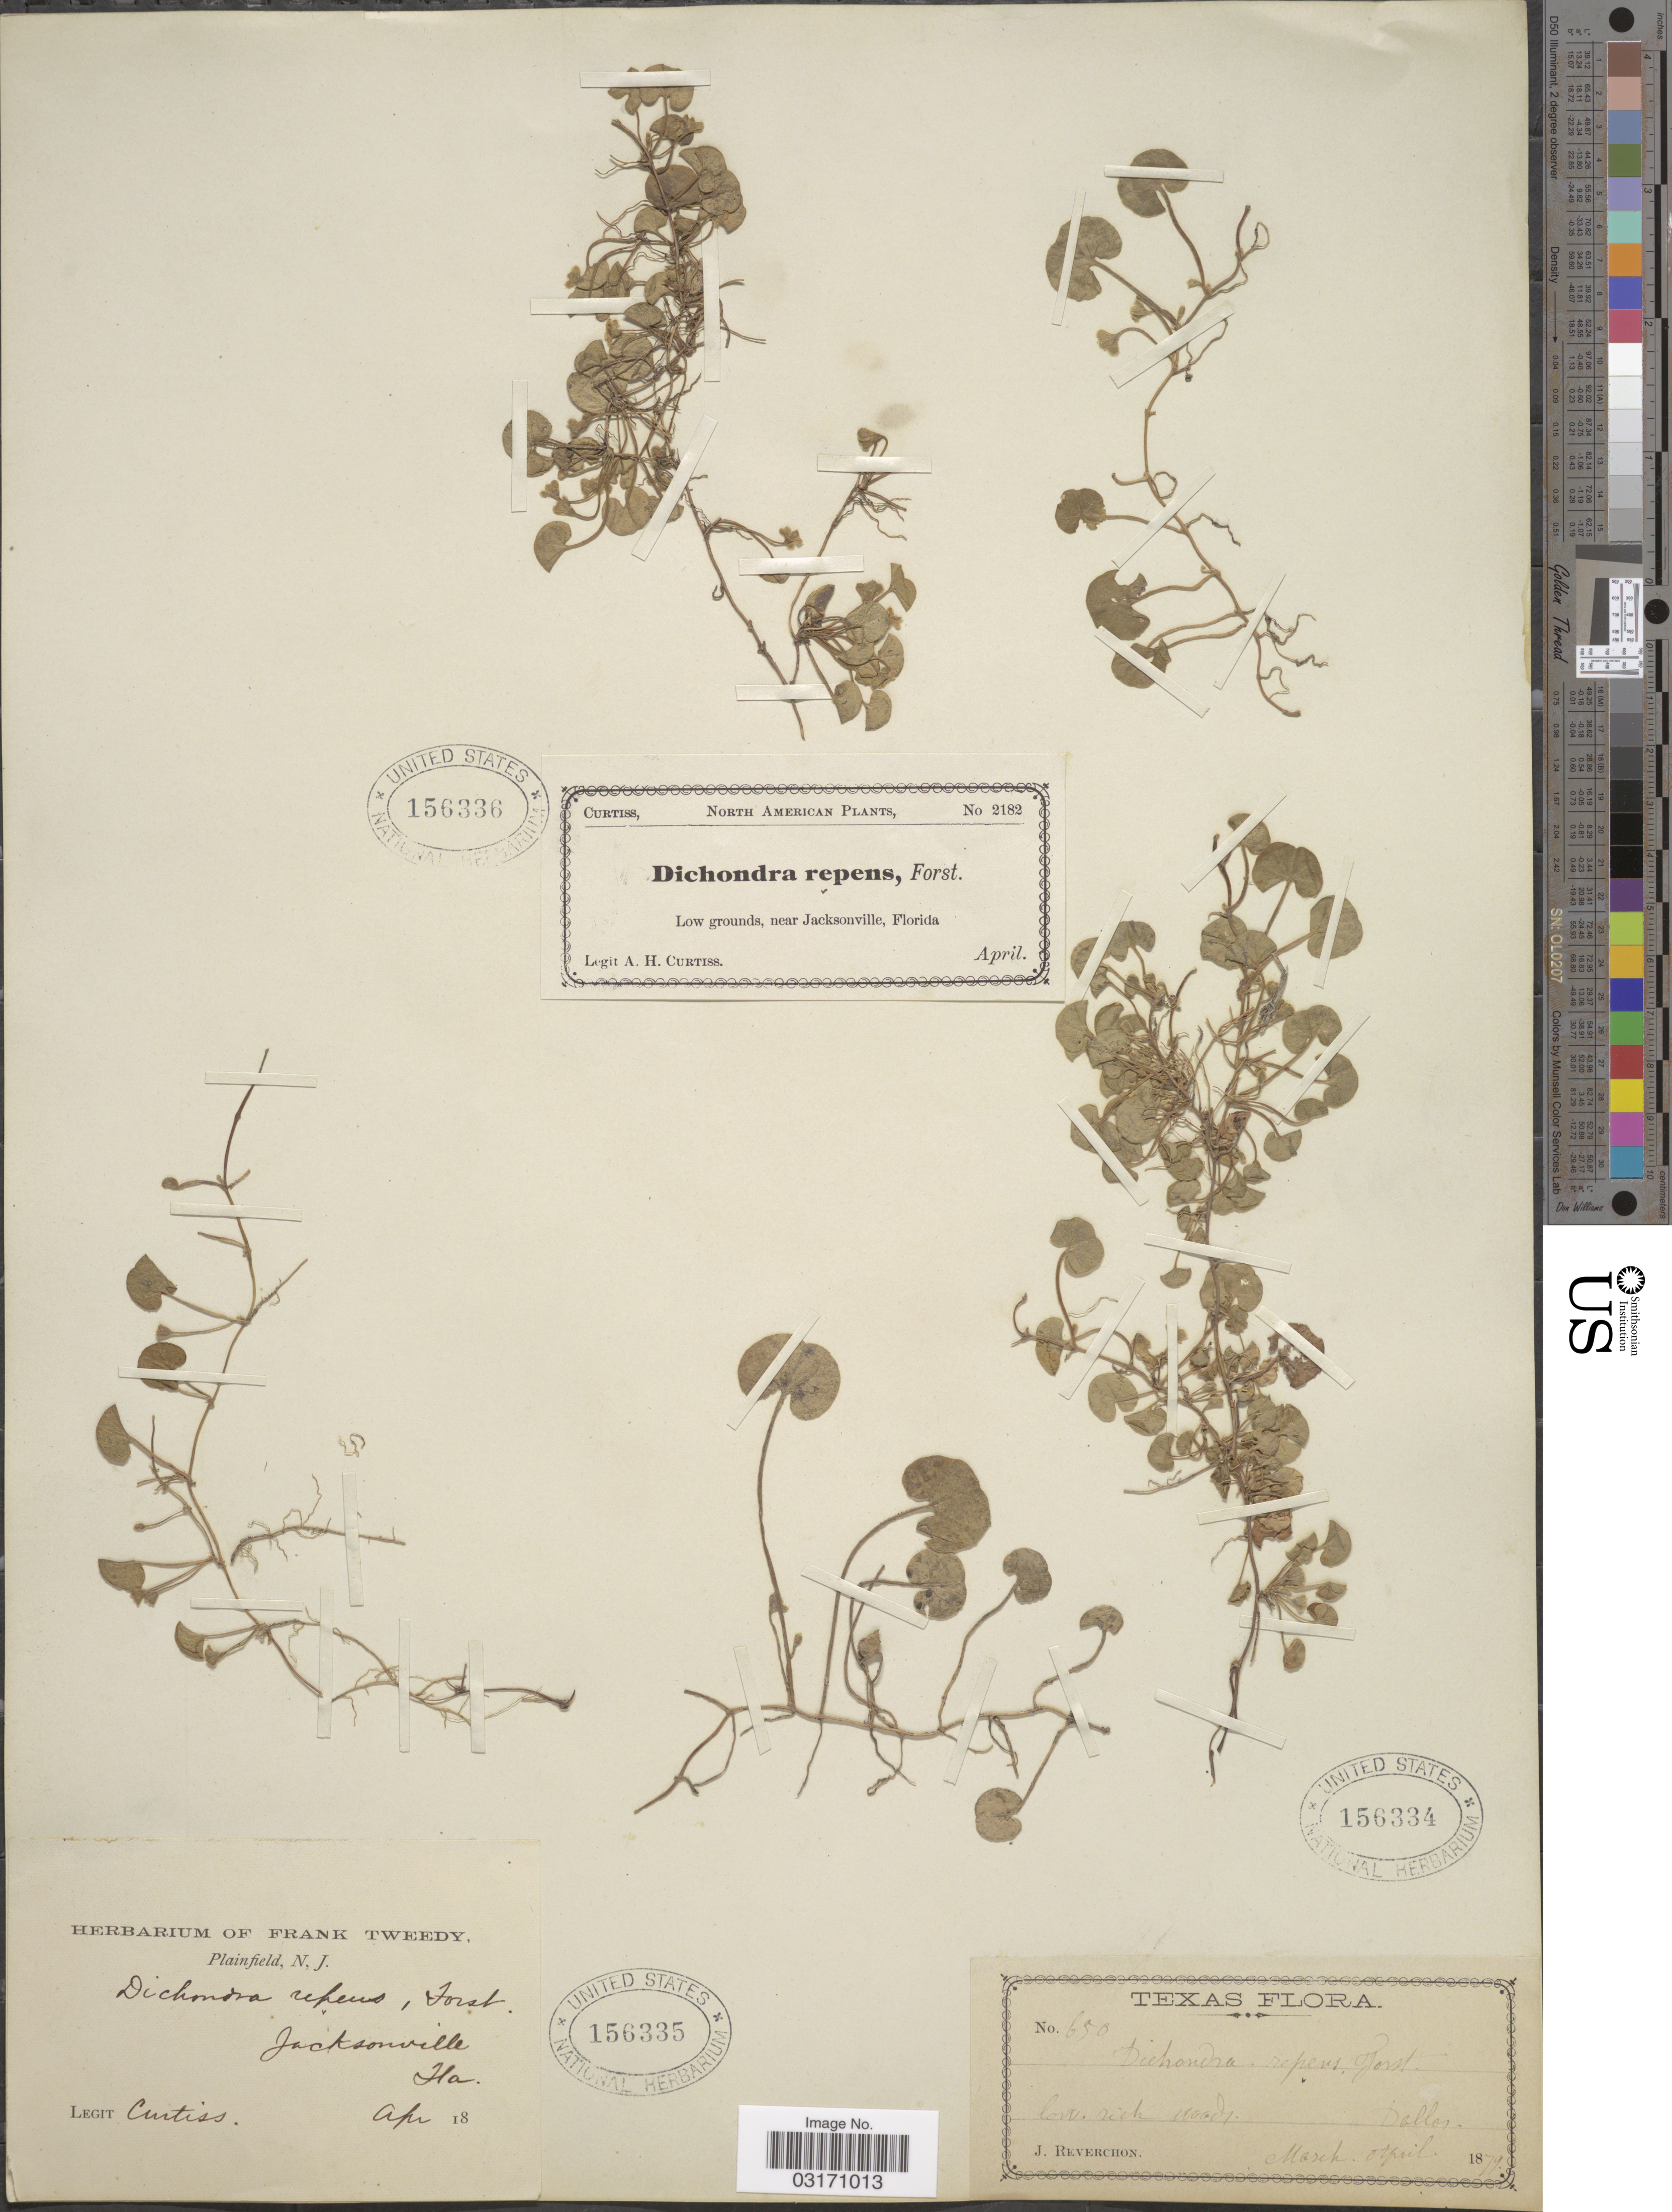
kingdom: Plantae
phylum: Tracheophyta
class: Magnoliopsida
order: Solanales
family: Convolvulaceae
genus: Dichondra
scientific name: Dichondra carolinensis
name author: Michx.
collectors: J. Reverchon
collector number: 650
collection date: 1879-03/1879-04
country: United States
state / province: Texas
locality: Dallas.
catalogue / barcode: US 156334-2